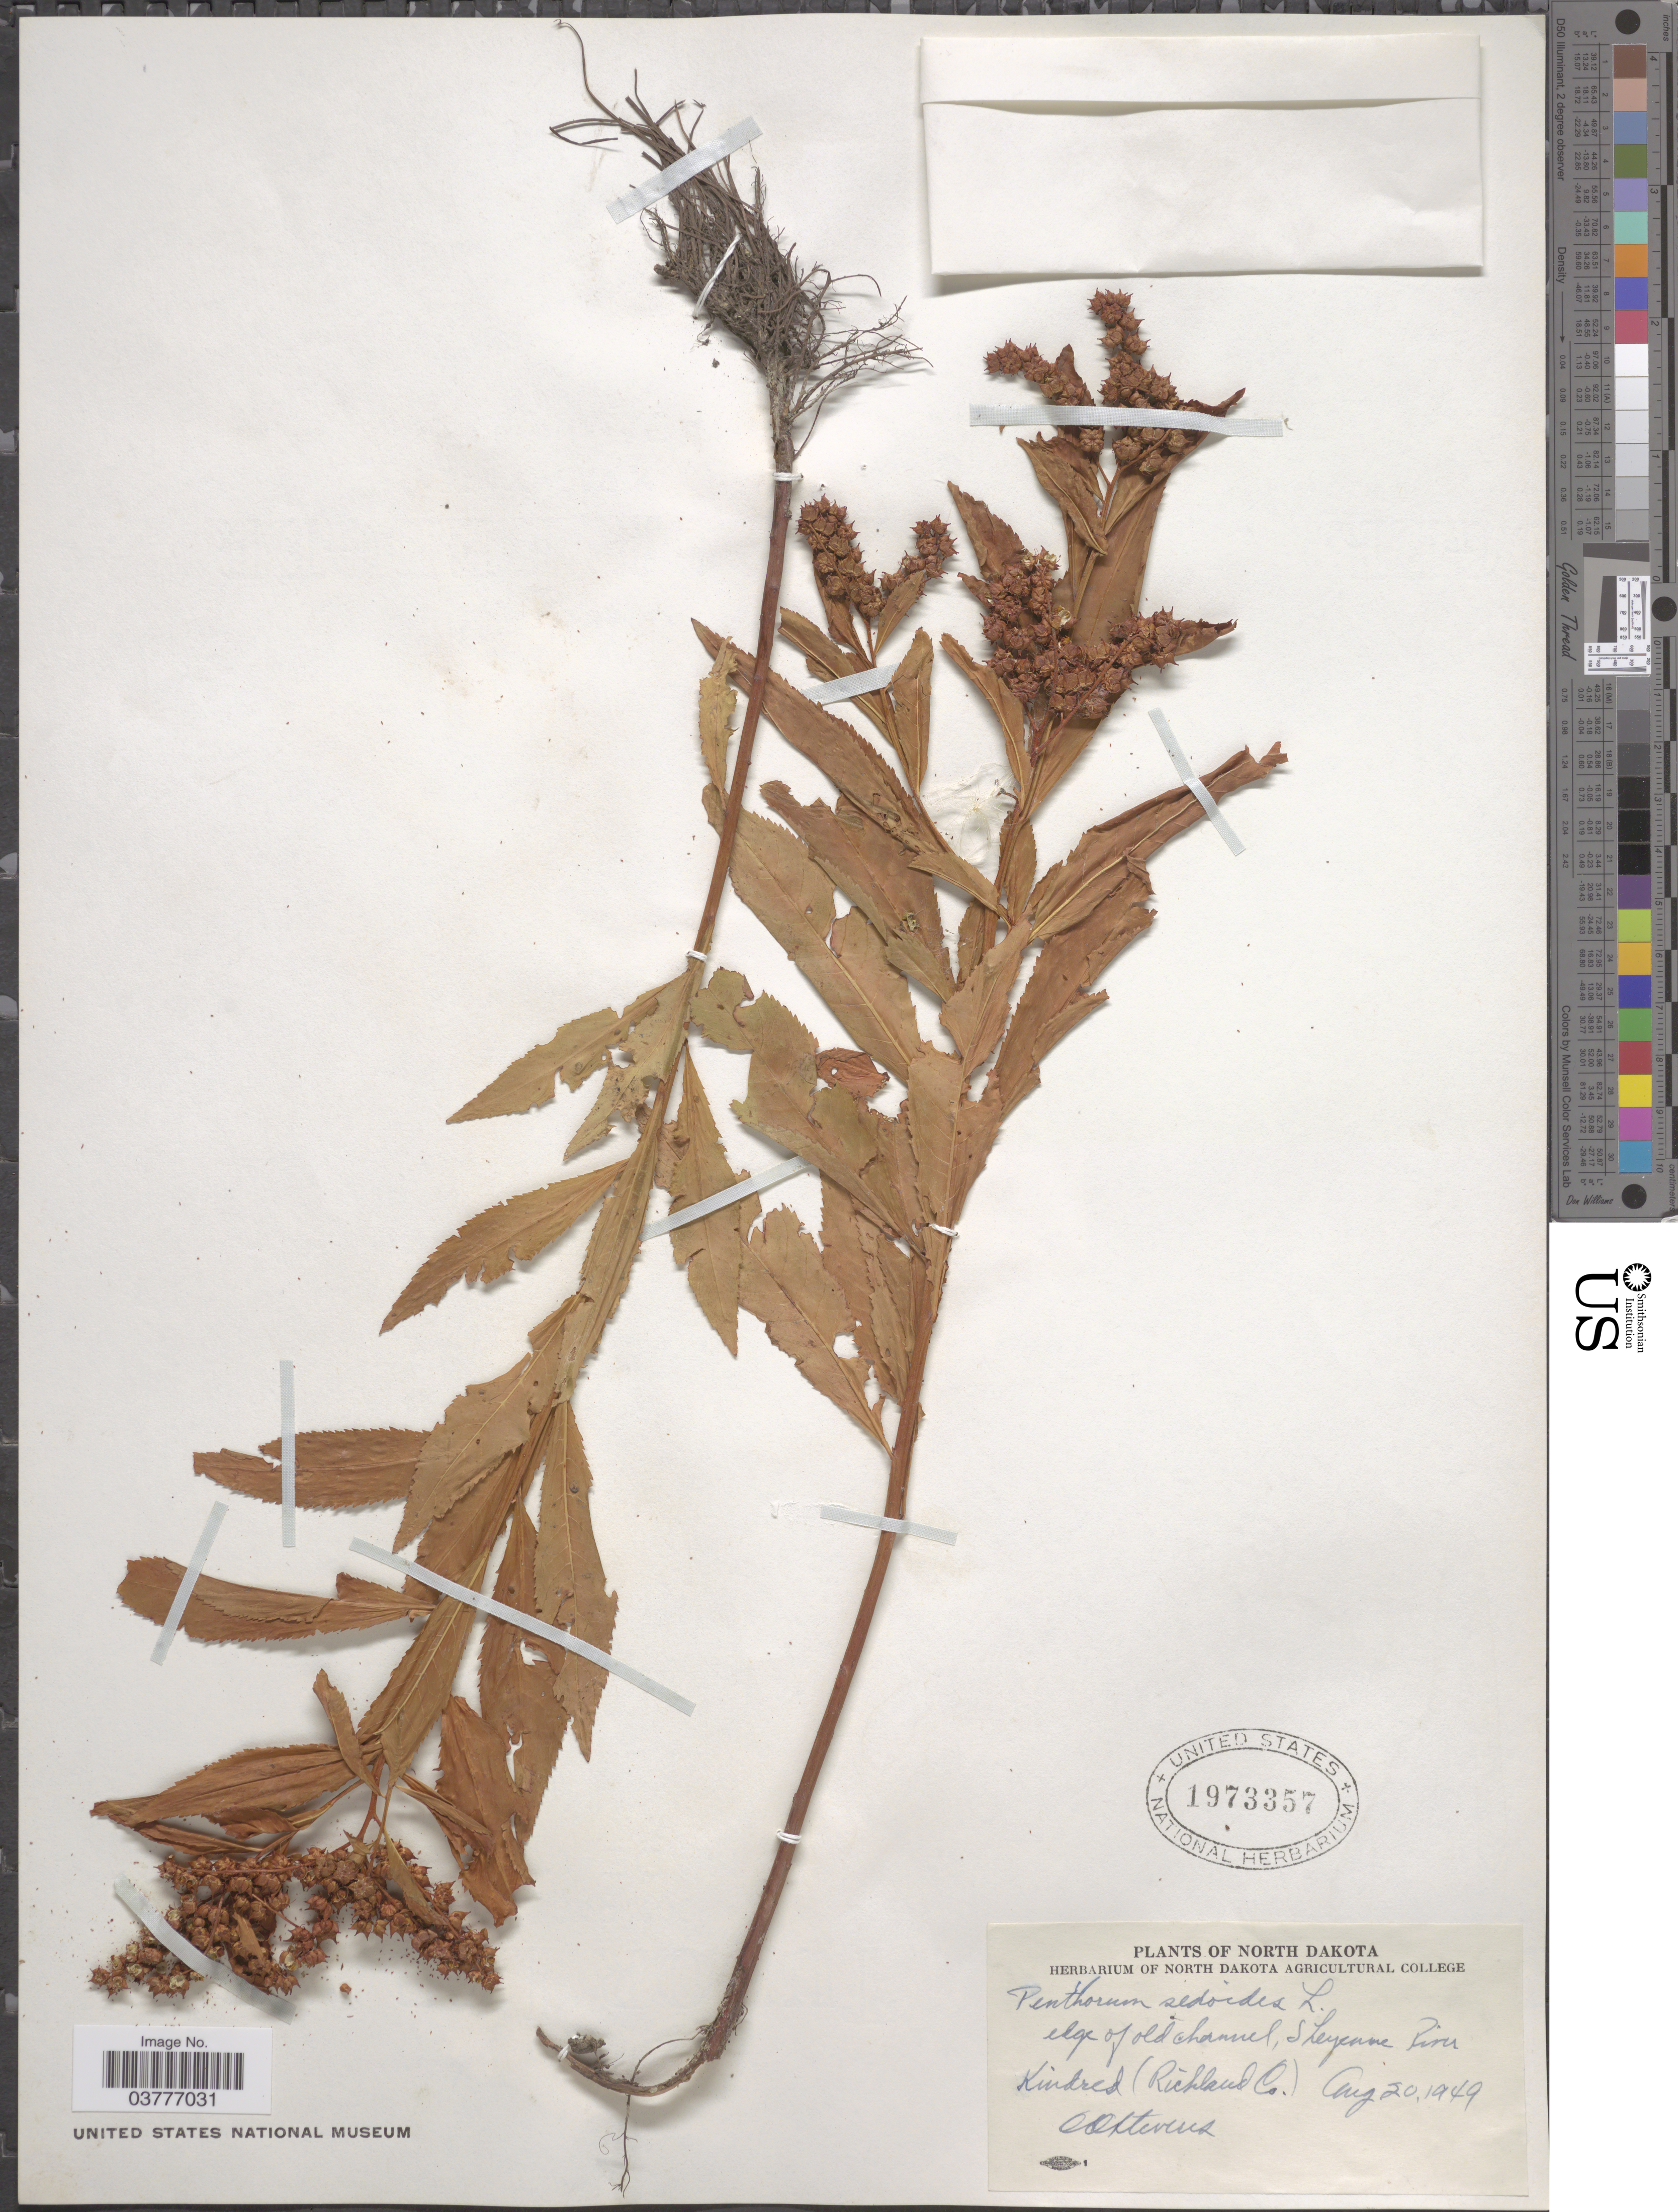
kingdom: Plantae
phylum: Tracheophyta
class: Magnoliopsida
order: Saxifragales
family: Penthoraceae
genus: Penthorum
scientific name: Penthorum sedoides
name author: L.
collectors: O. A. Stevens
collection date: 1949-08-20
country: United States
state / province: North Dakota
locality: Edge of old channel, Sheyenne River. Kindred (Richland Co.)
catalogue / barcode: US 1973357